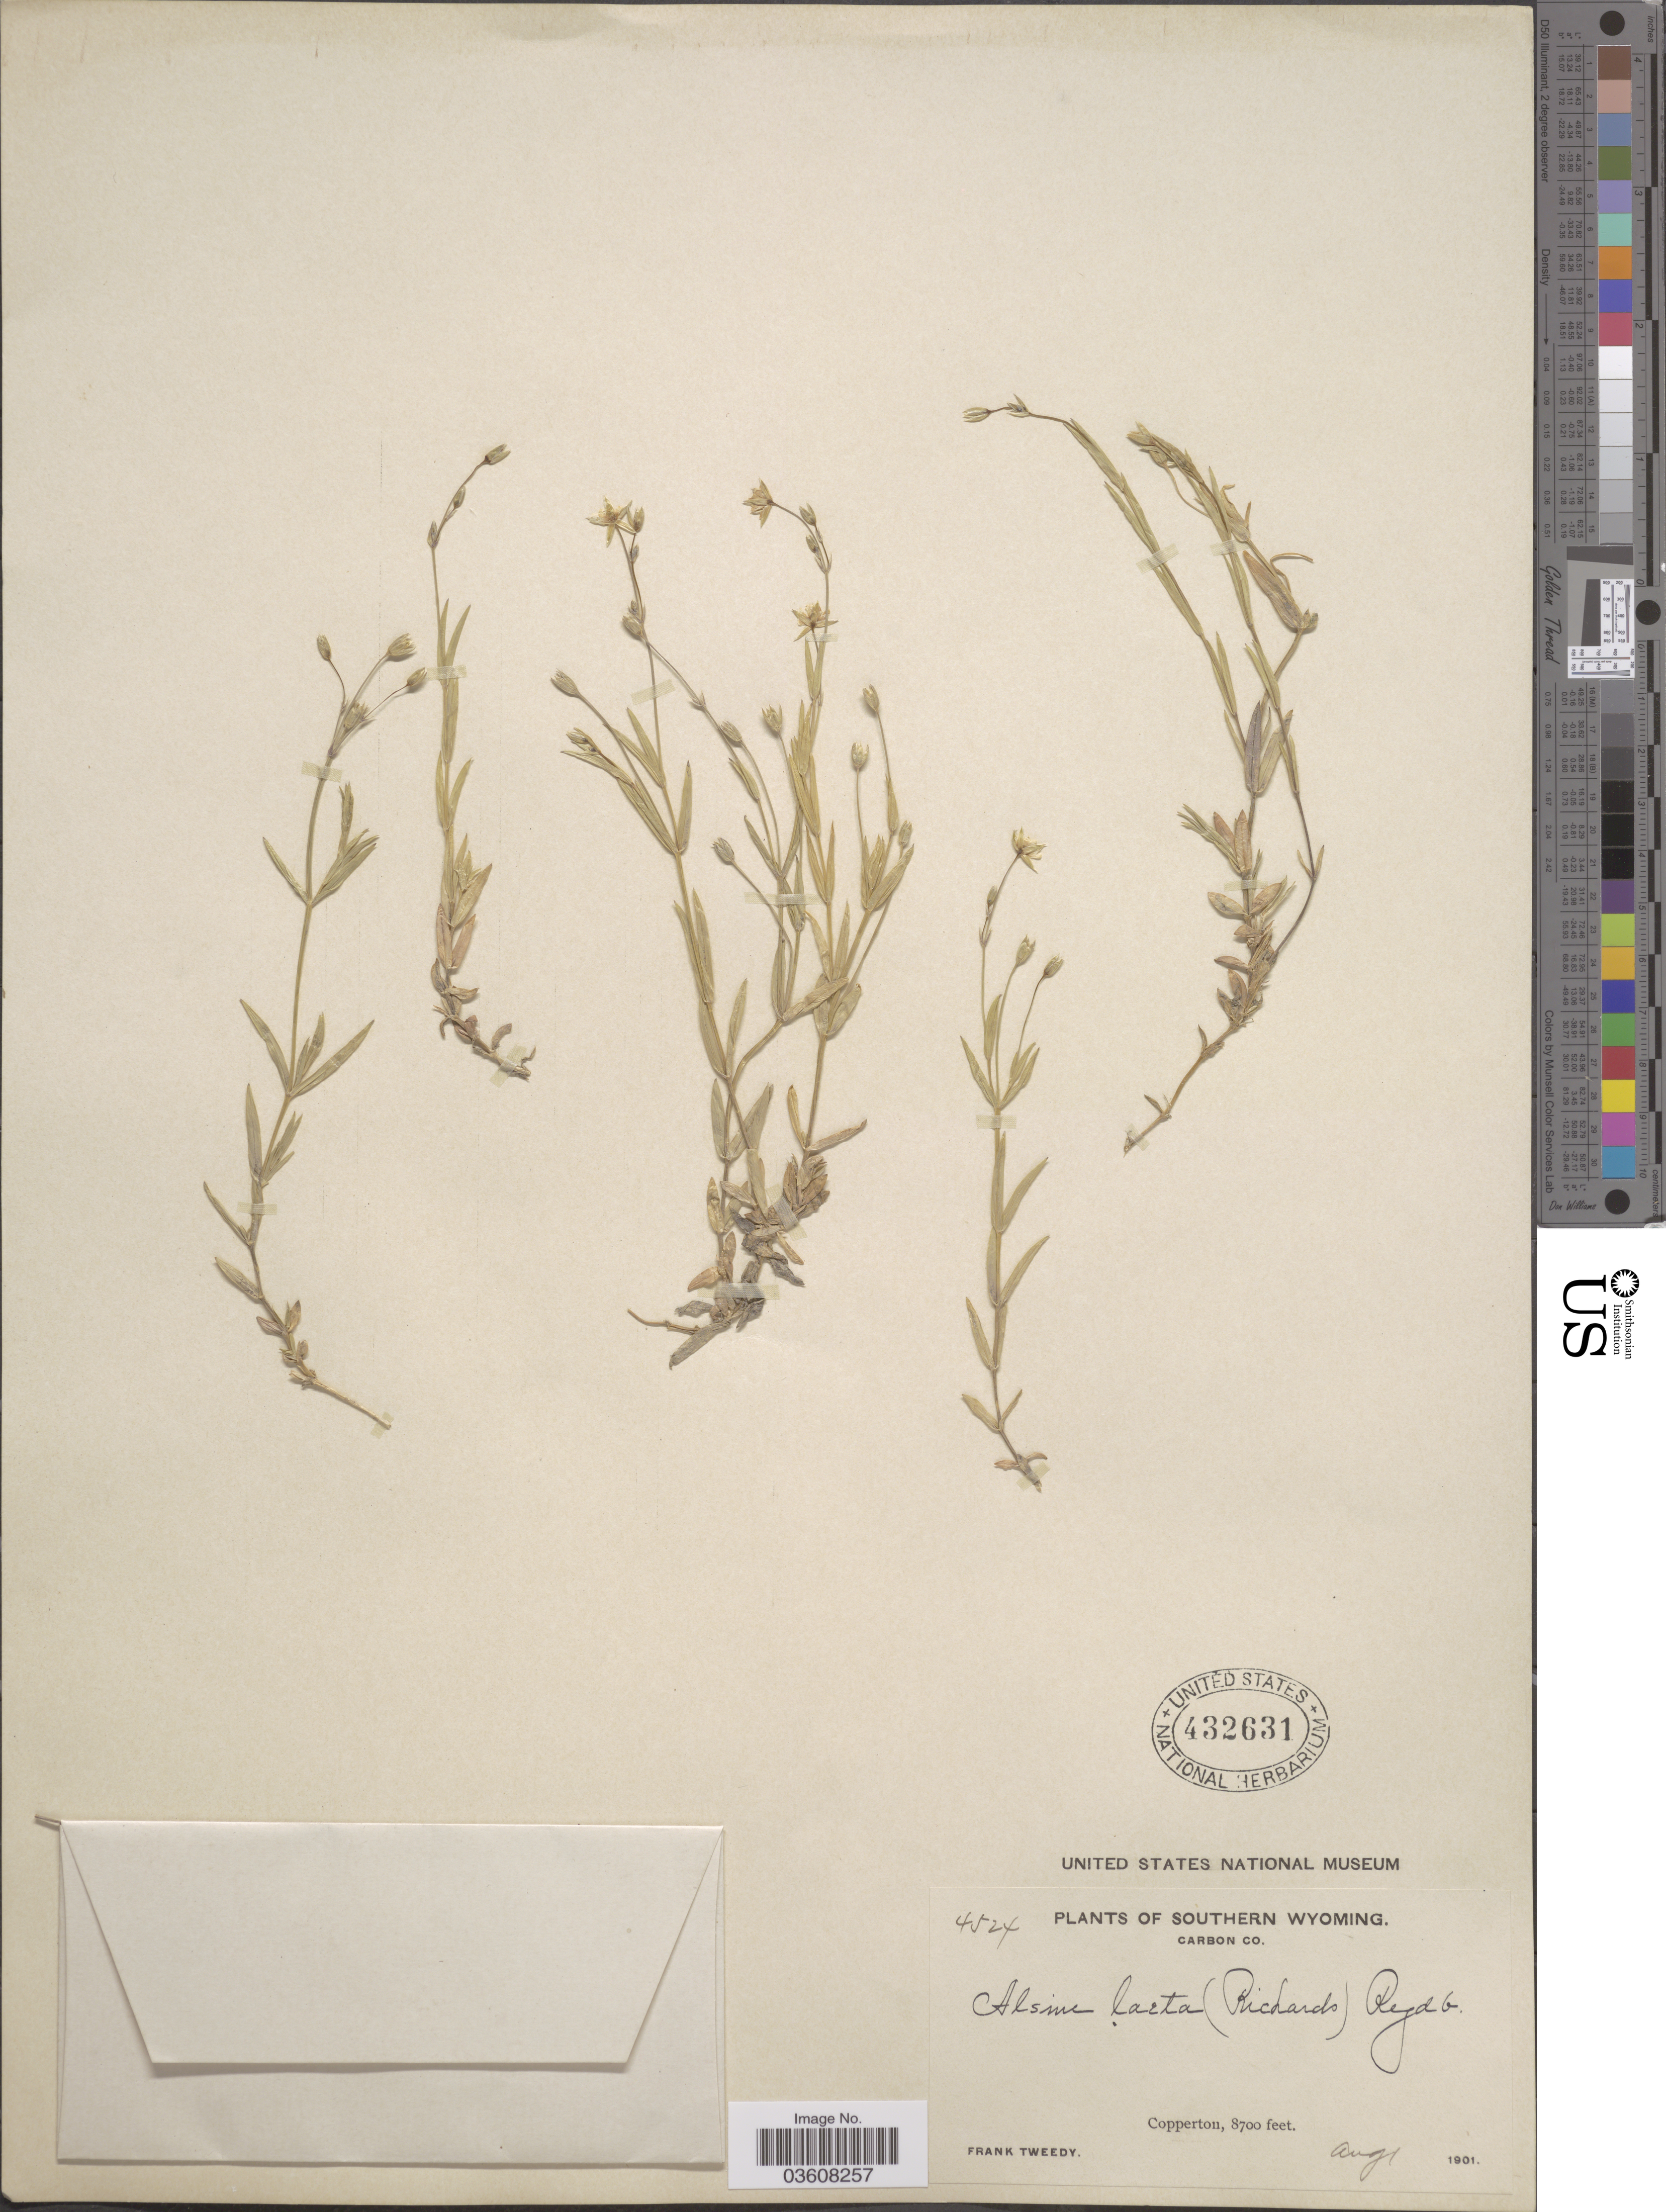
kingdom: Plantae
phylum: Tracheophyta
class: Magnoliopsida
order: Caryophyllales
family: Caryophyllaceae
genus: Stellaria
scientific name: Stellaria laeta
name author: Richards.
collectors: F. Tweedy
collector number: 4524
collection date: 1901-08-01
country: United States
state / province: Wyoming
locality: Southern Wyoming. Carbon Co. Copperton.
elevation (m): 2652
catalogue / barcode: US 432631